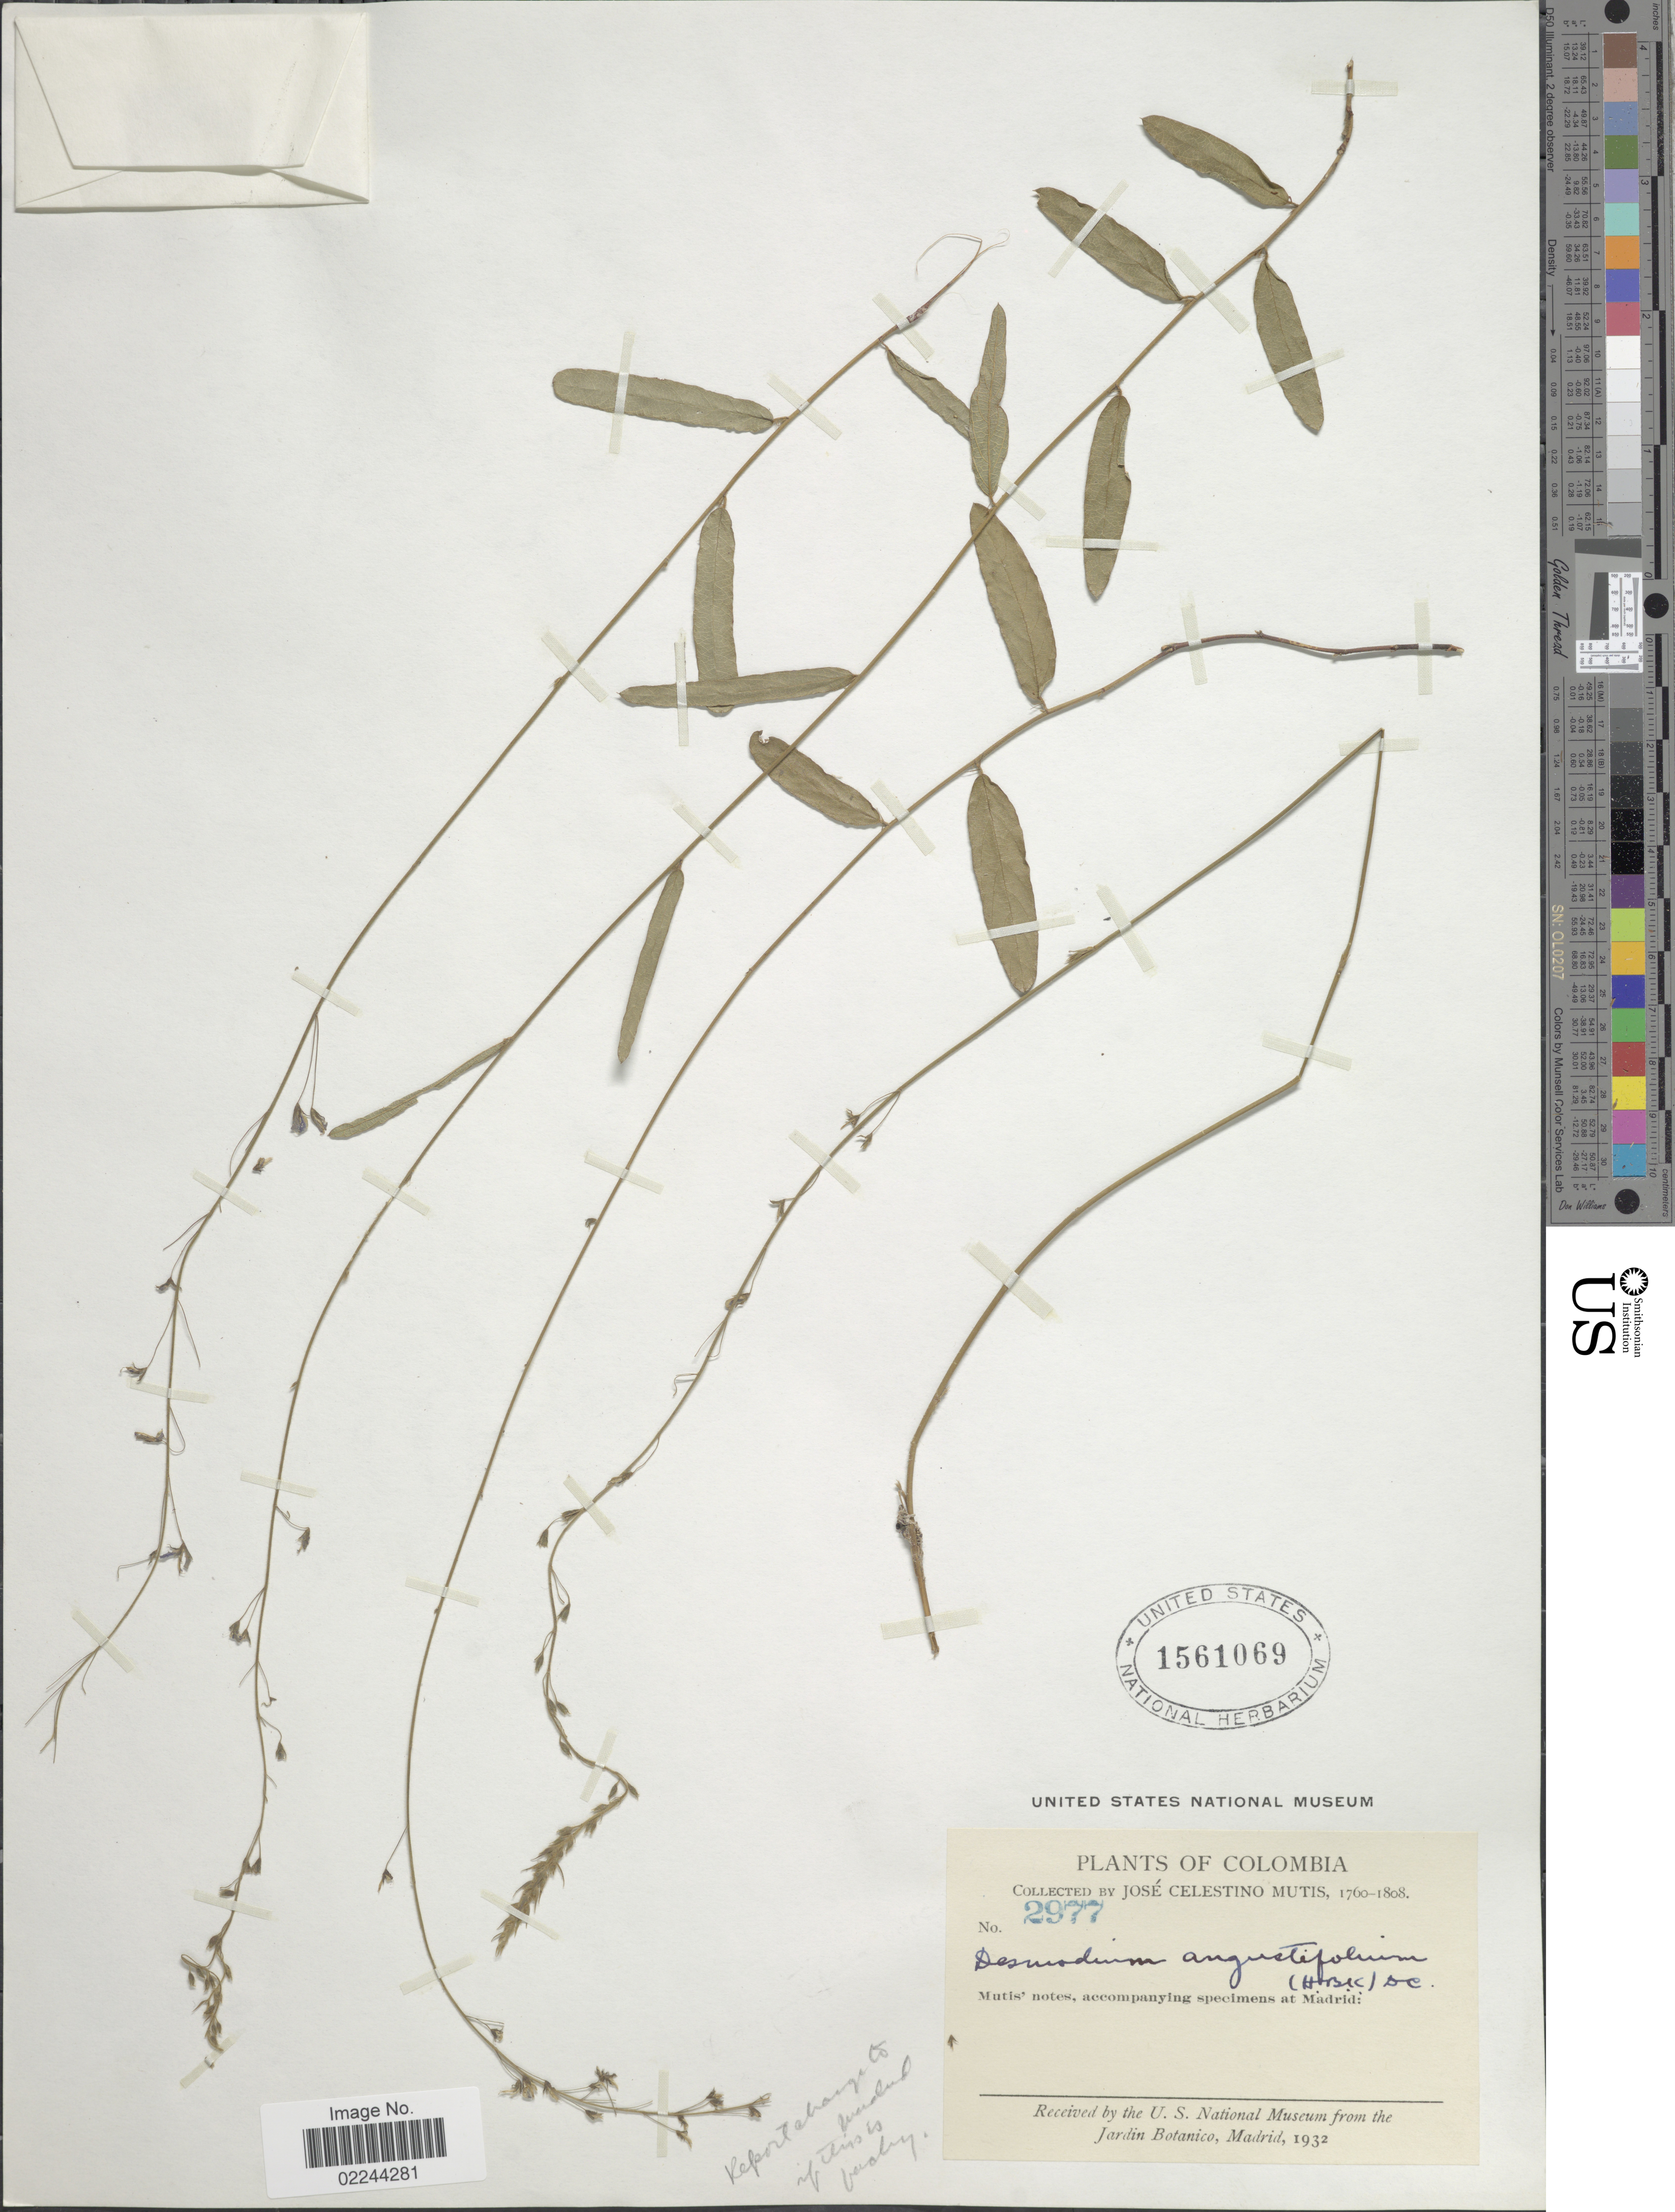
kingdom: Plantae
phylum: Tracheophyta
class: Magnoliopsida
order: Fabales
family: Fabaceae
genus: Desmodium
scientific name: Desmodium angustifolium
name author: (Kunth) DC.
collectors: J. C. B. Mutis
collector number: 2977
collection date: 1760/1808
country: Colombia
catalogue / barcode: US 1561069